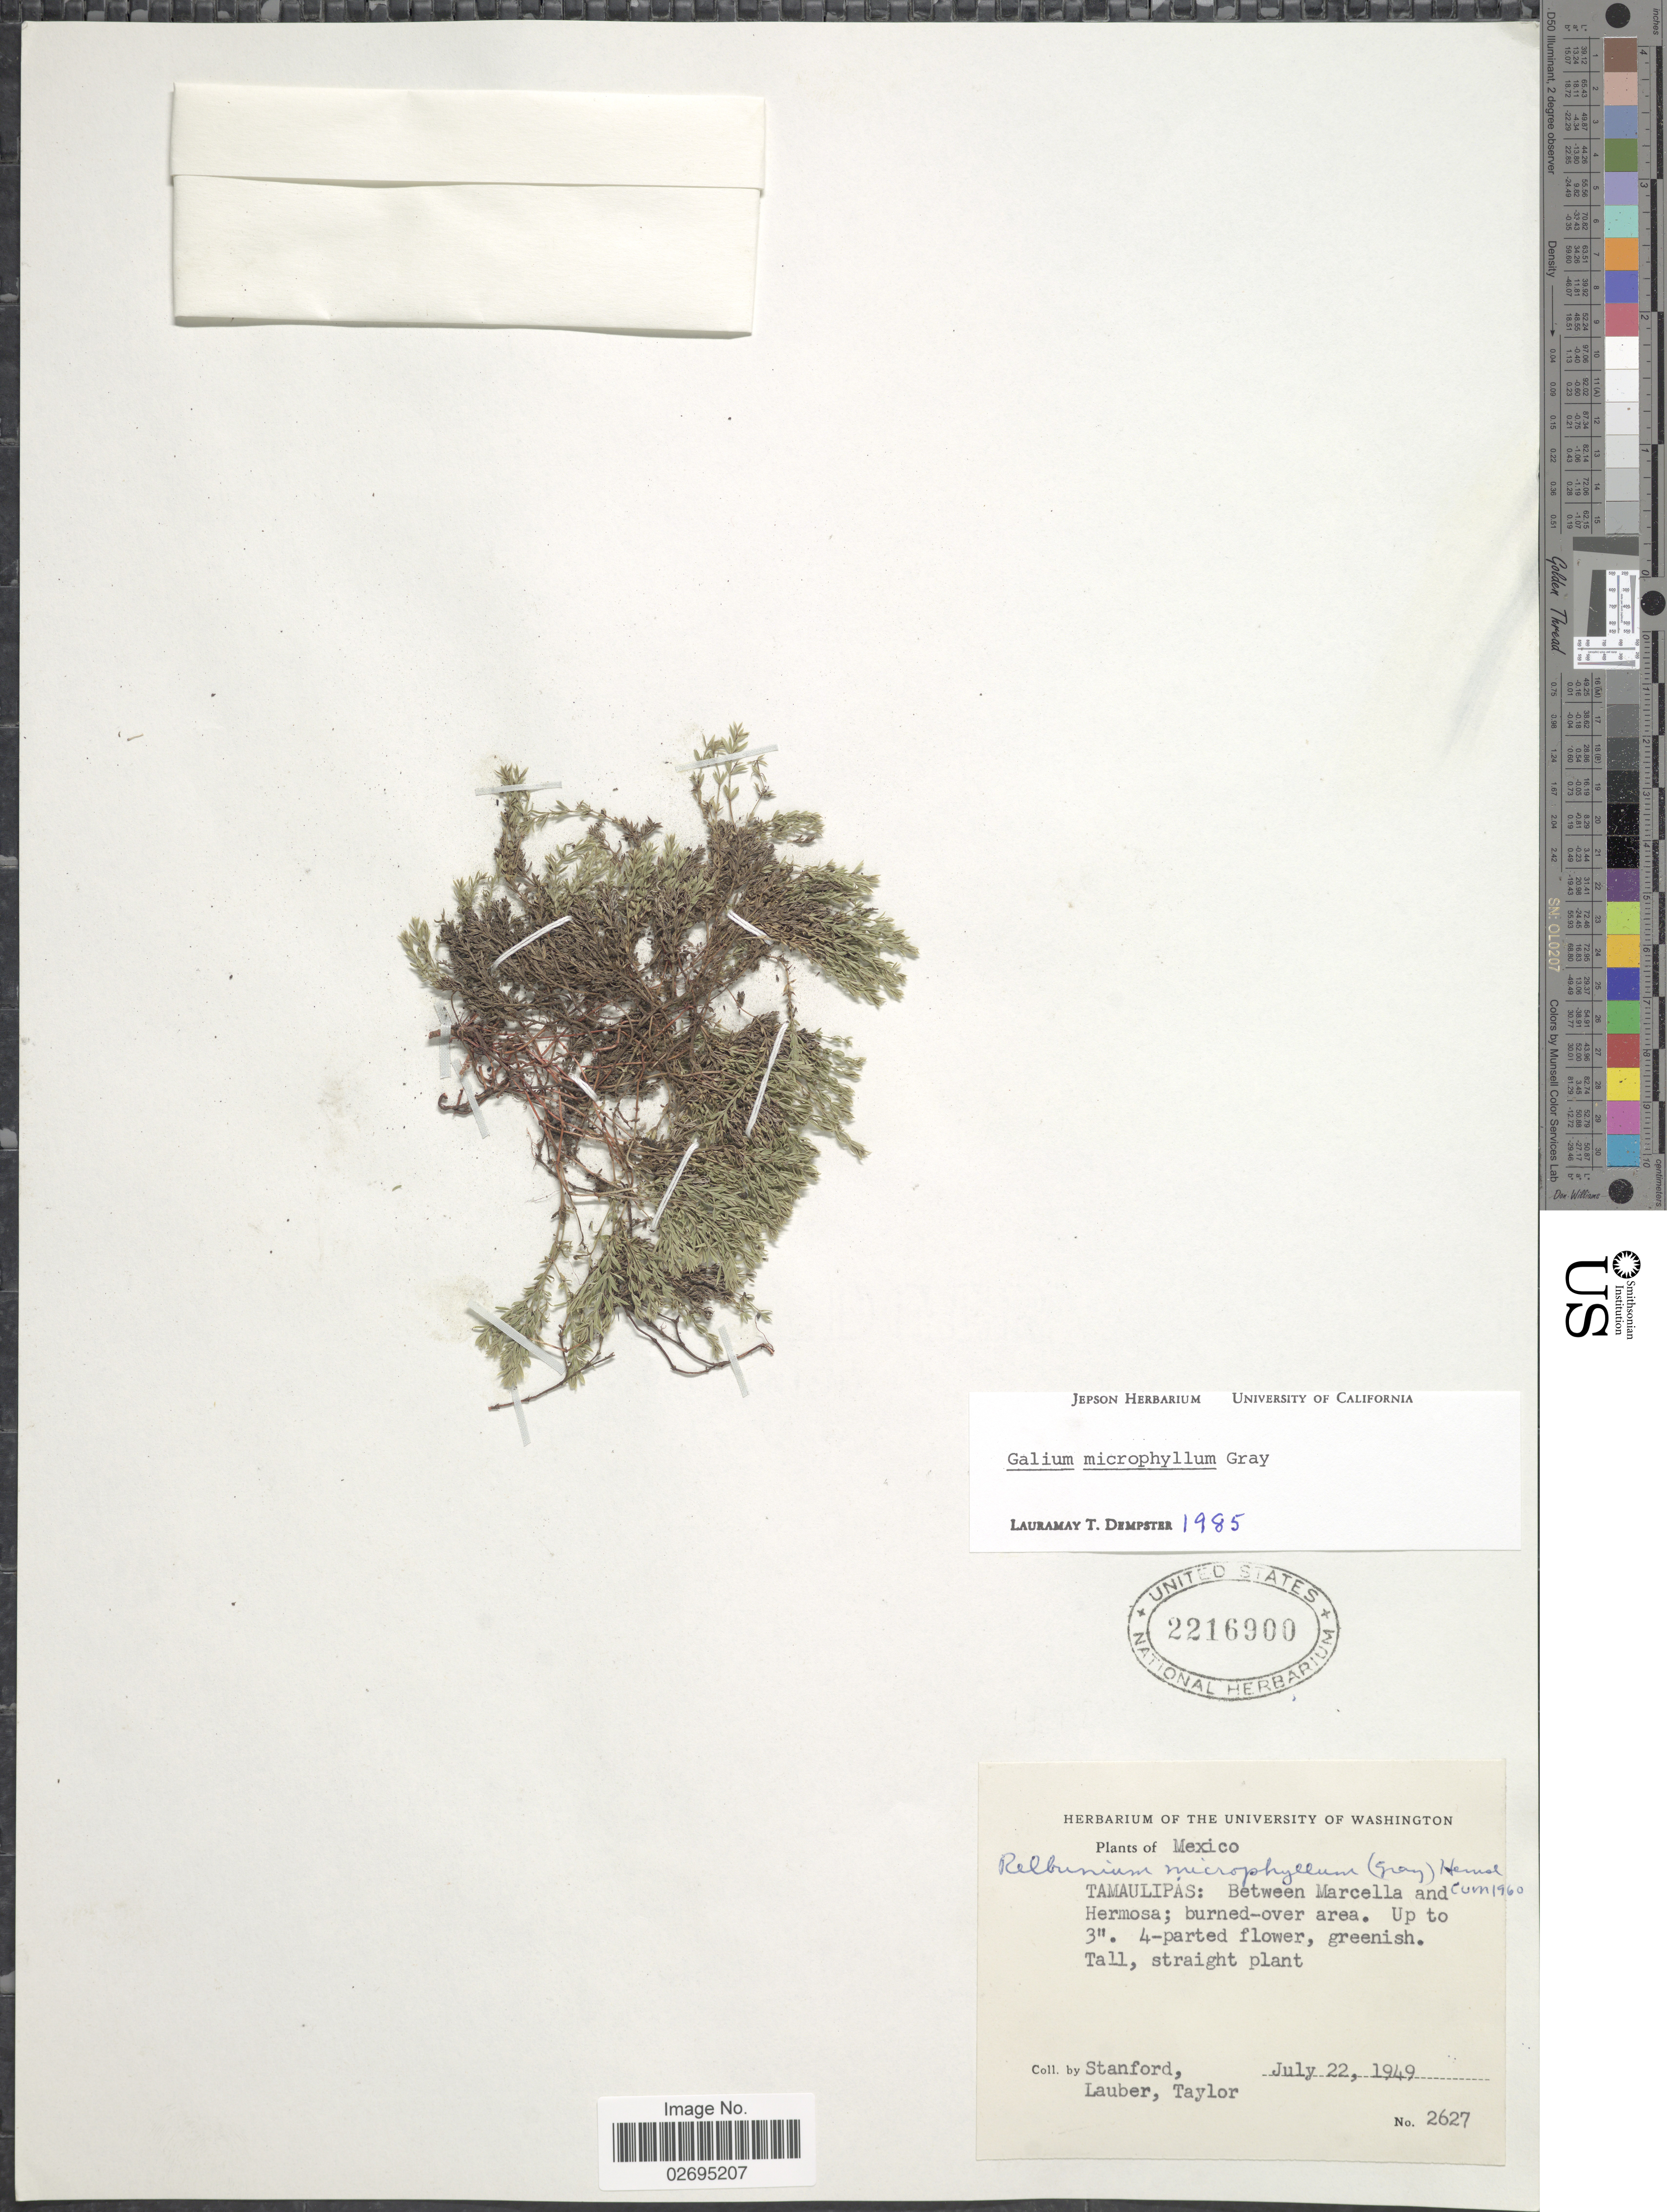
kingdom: Plantae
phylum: Tracheophyta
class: Magnoliopsida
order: Gentianales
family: Rubiaceae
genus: Galium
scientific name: Galium microphyllum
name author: A. Gray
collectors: -. Stanford, Lauber, -- & -- Taylor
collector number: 2627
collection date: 1949-07-22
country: Mexico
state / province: Tamaulipas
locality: Between Marcella and Hermosa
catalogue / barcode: US 2216900